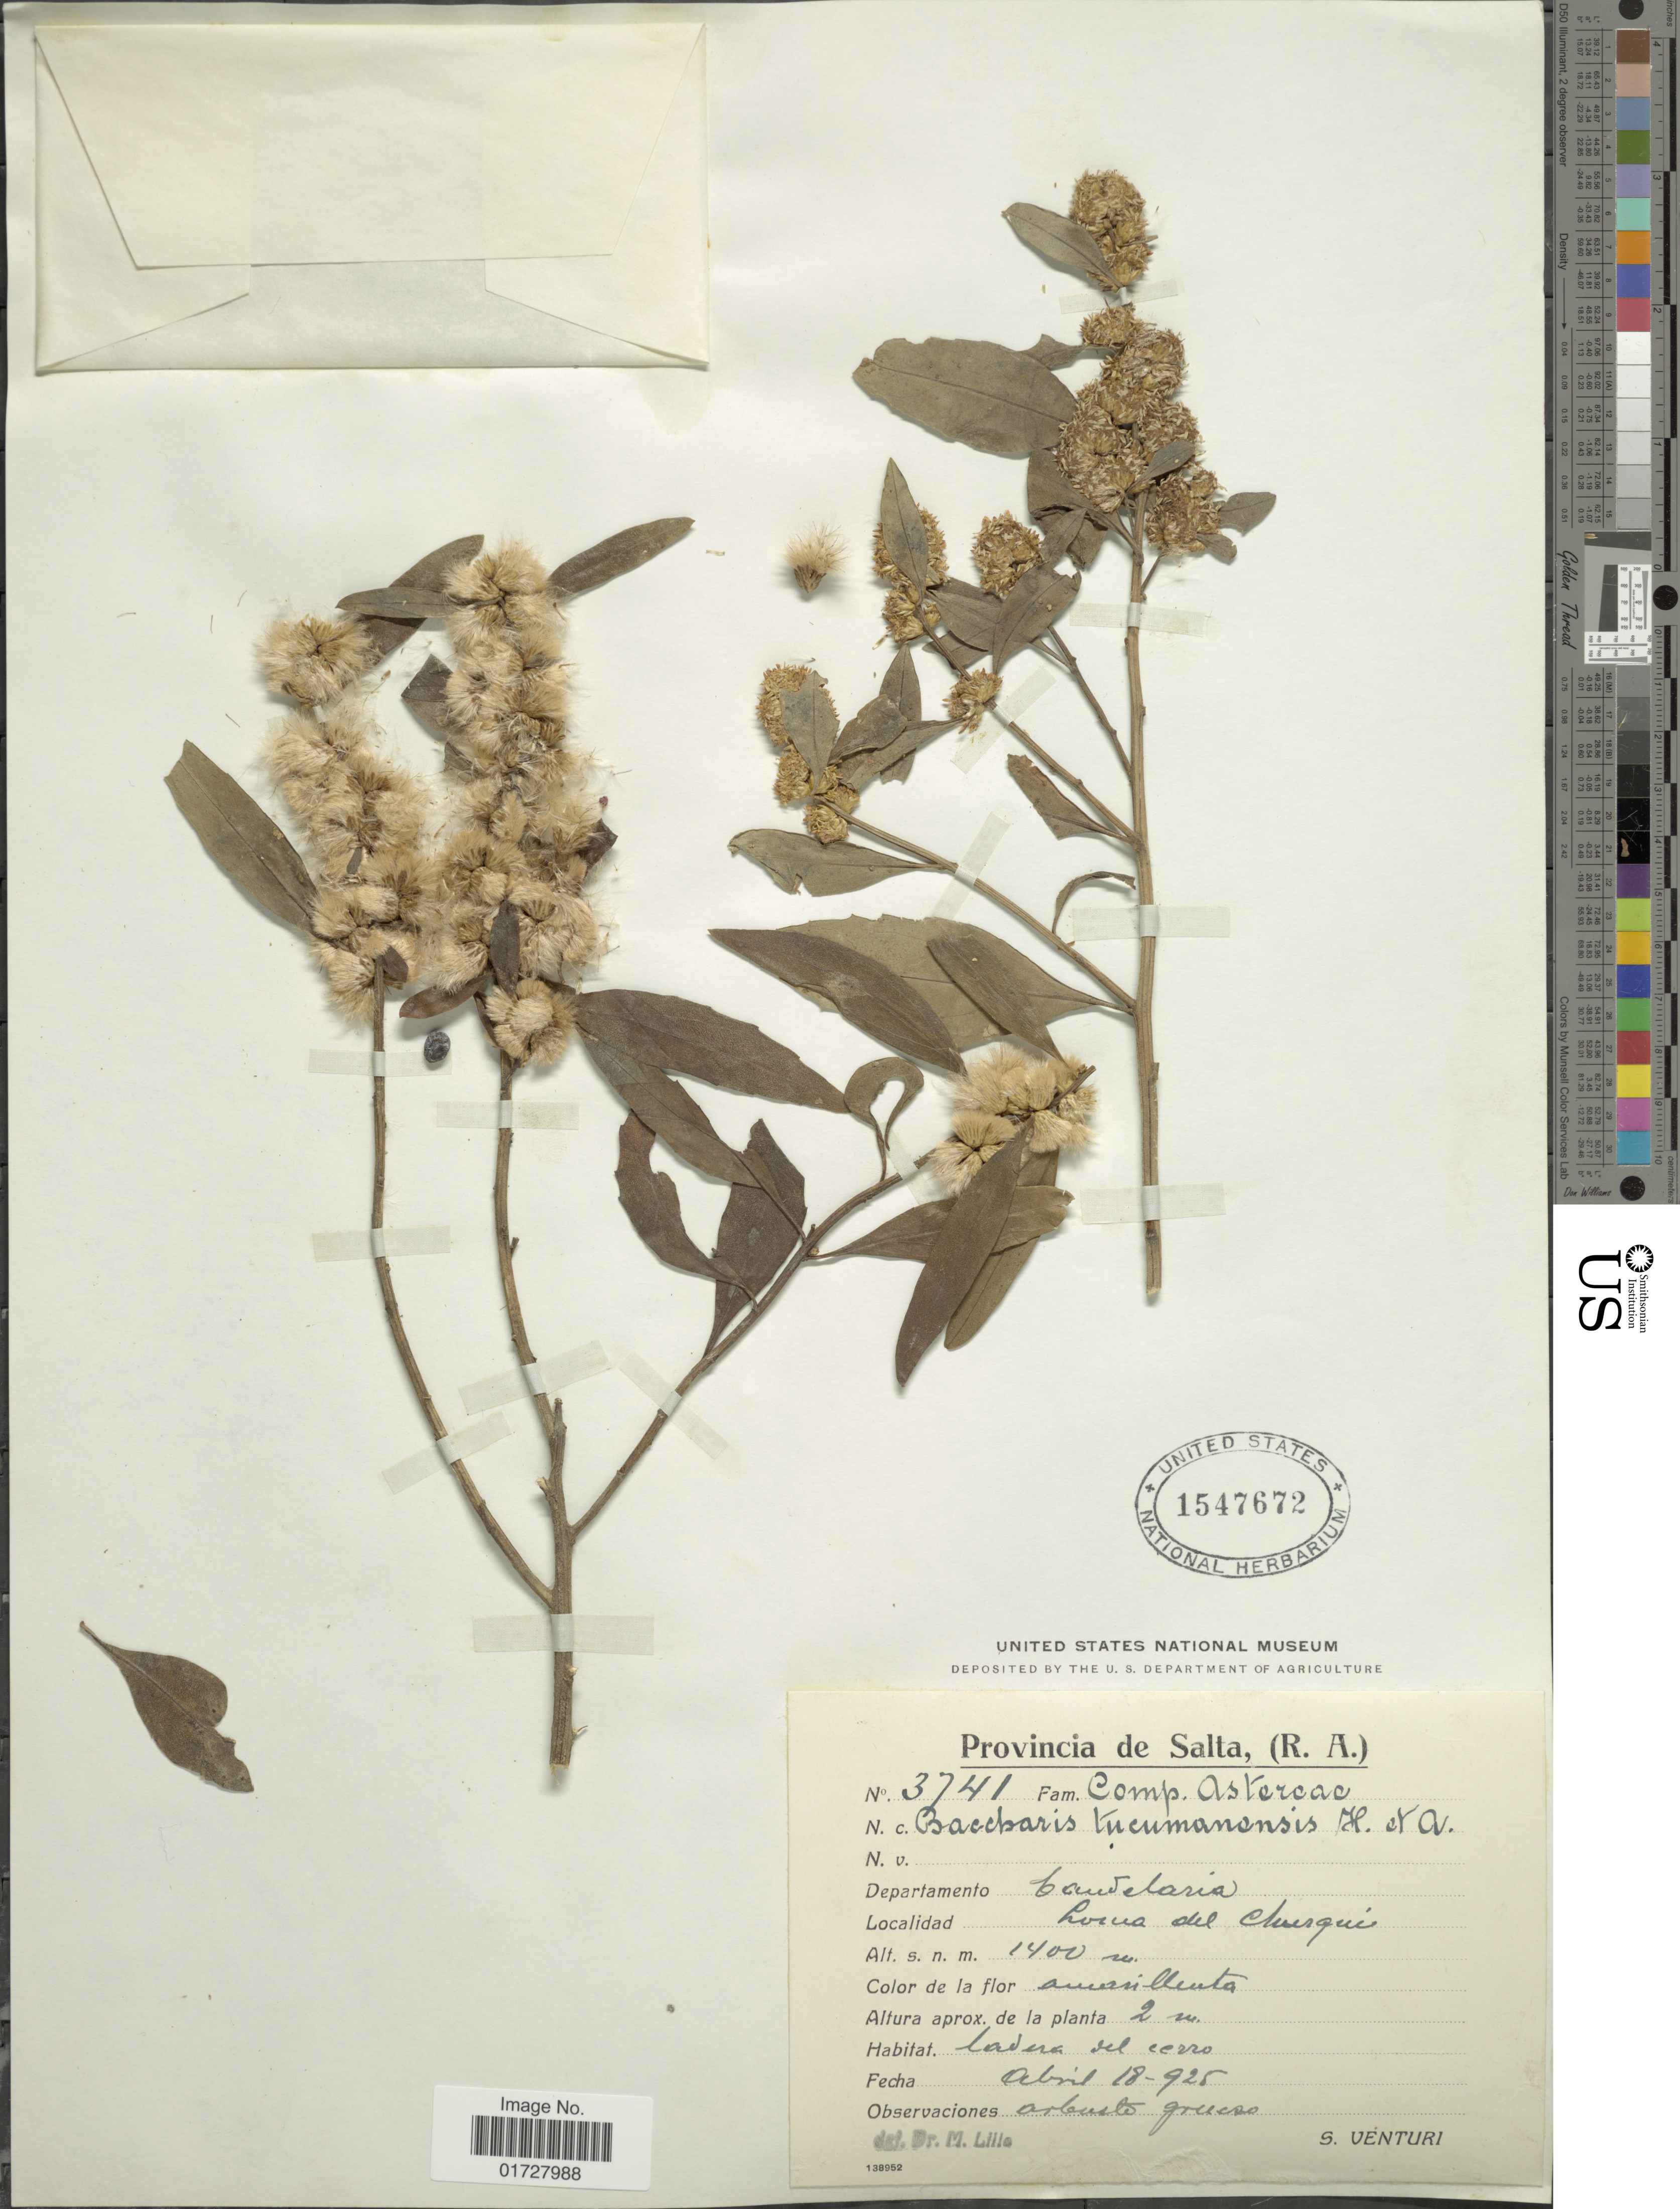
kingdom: Plantae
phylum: Tracheophyta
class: Magnoliopsida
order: Asterales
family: Asteraceae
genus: Baccharis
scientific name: Baccharis tucumanensis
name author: Hook. & Arn.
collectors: S. Venturi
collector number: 3741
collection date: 1925-04-18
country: Argentina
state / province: Salta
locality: Departamento Candelaria, Loma del Churqui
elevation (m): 1400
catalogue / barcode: US 1547672